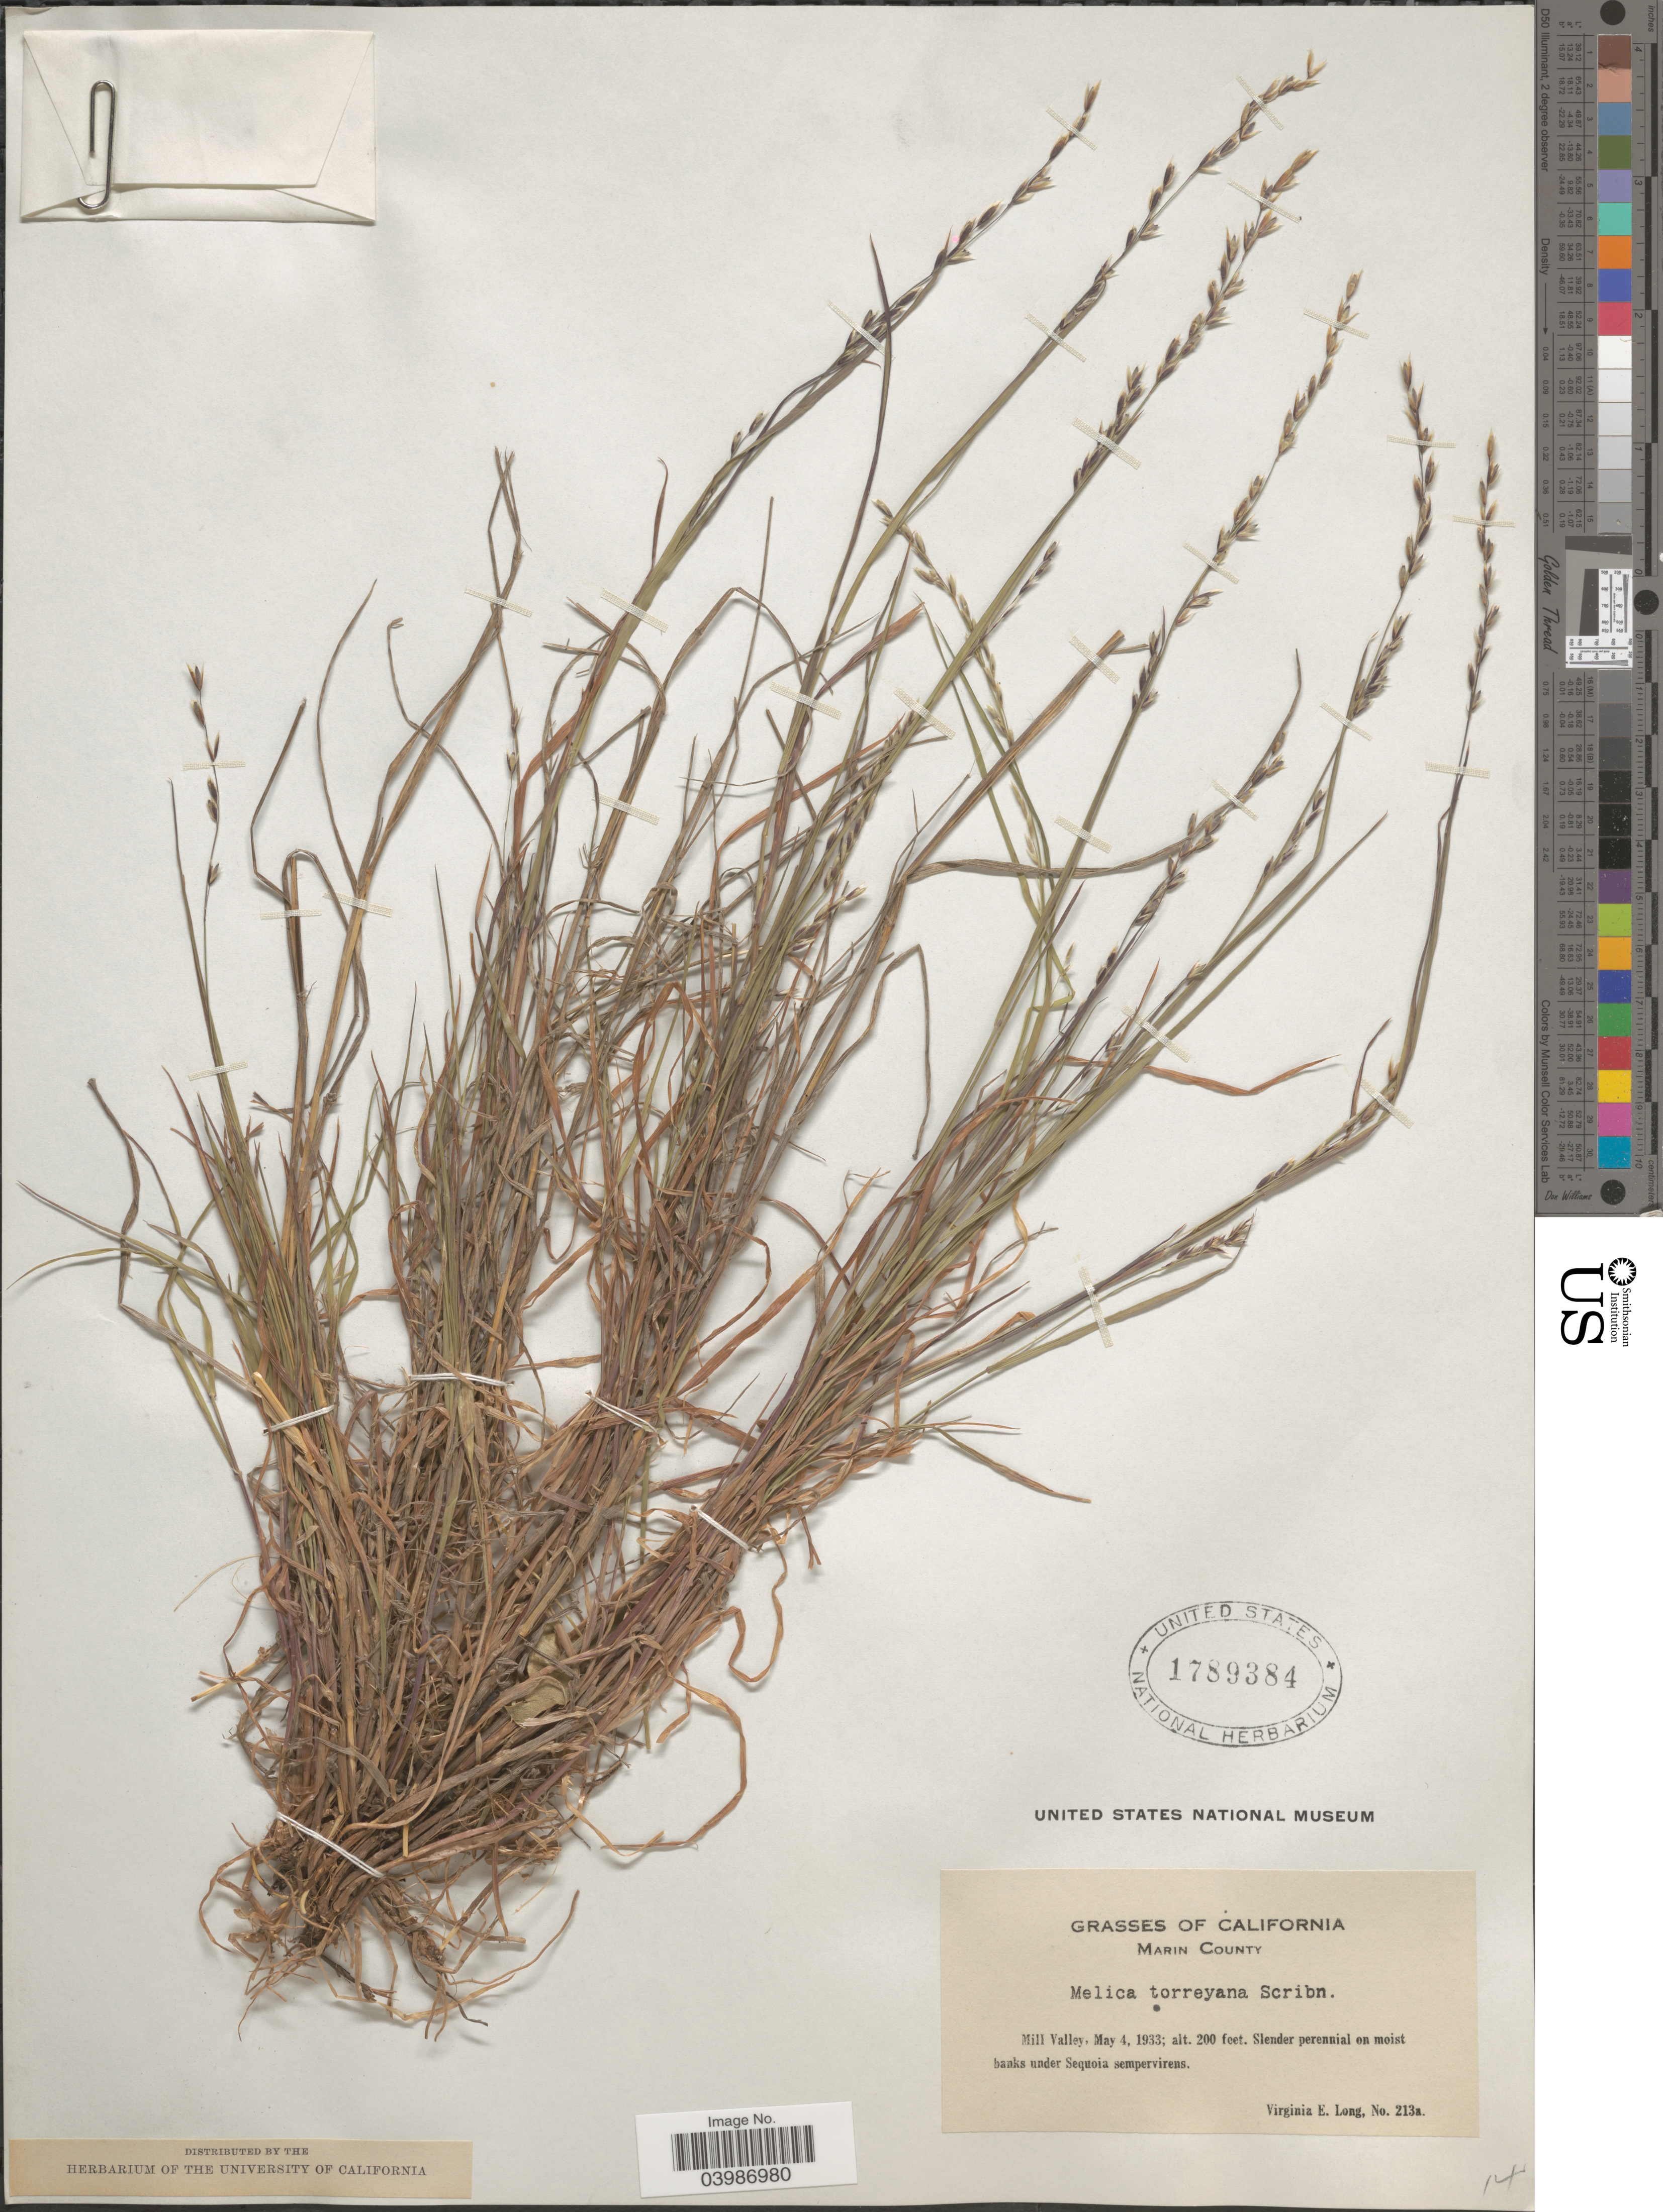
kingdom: Plantae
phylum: Tracheophyta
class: Liliopsida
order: Poales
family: Poaceae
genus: Melica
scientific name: Melica torreyana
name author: Scribn.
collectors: V. Long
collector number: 213a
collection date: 1933-05-04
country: United States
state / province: California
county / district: Marin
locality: Marin County. Mill Valley.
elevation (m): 61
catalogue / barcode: US 1789384